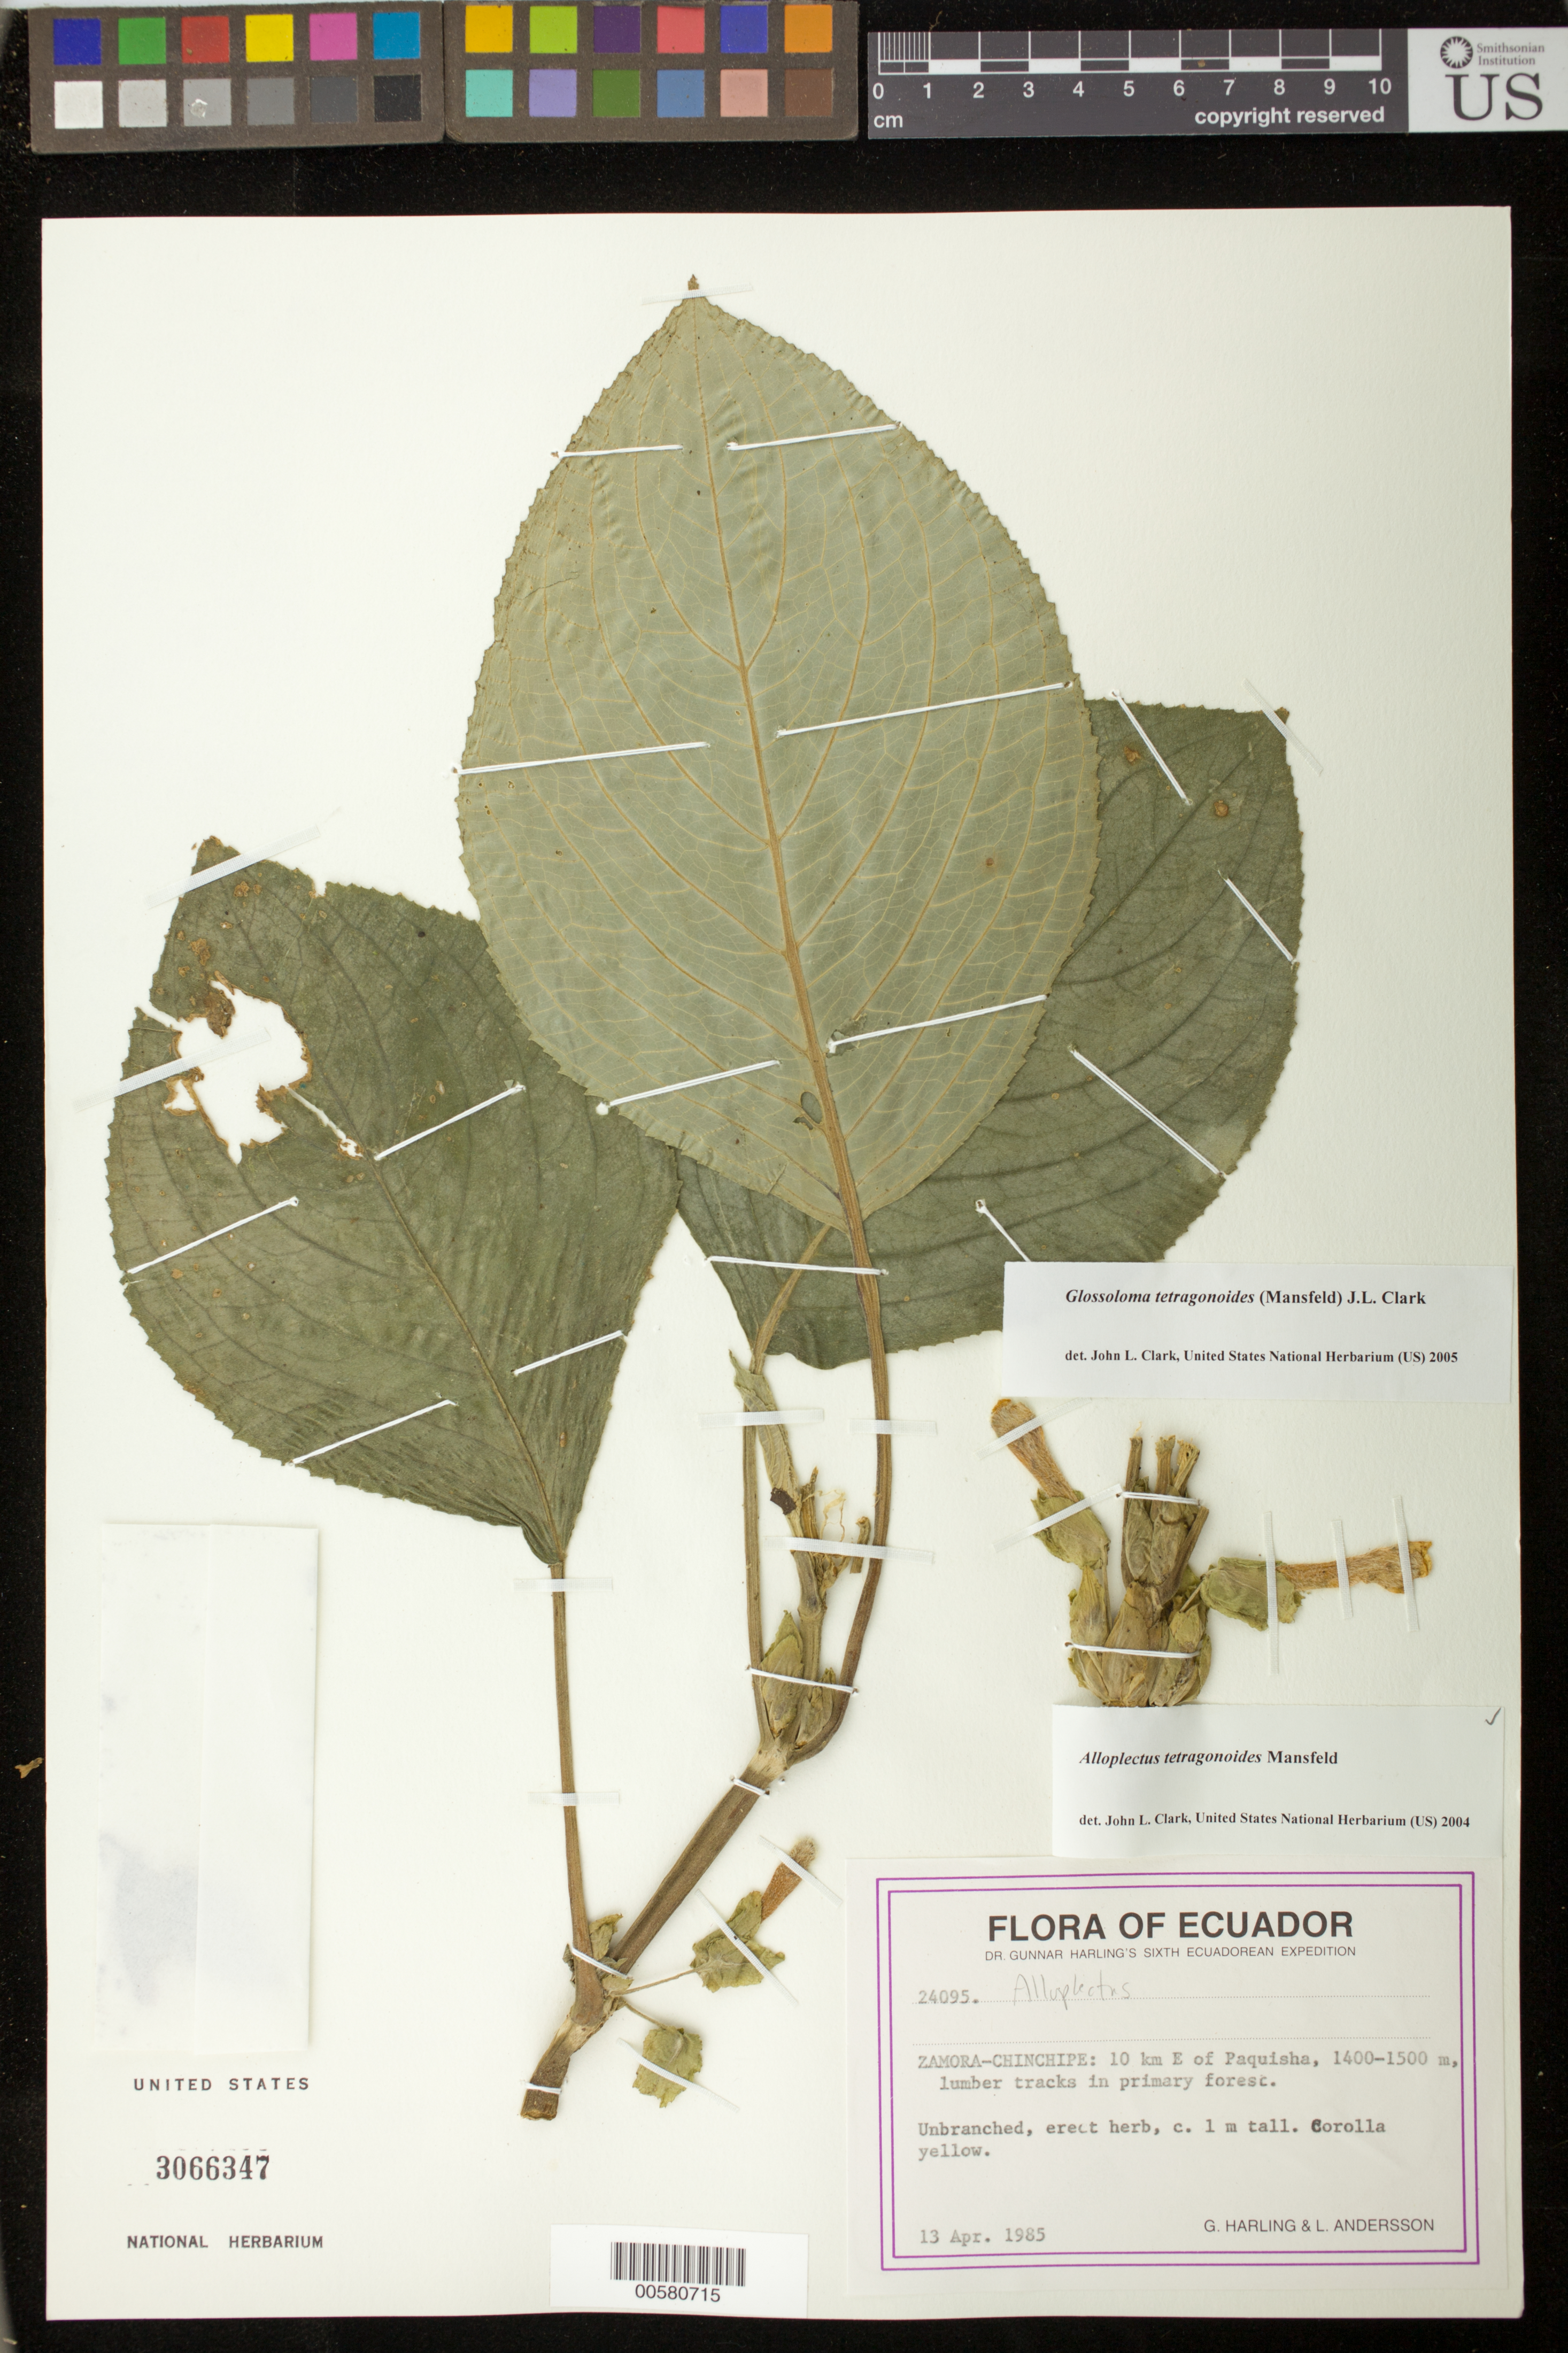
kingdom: Plantae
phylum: Tracheophyta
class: Magnoliopsida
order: Lamiales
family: Gesneriaceae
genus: Glossoloma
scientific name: Glossoloma tetragonoides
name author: (Mansf.) J.L. Clark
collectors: G. Harling & L. Andersson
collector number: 24095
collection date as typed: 13 Apr 1985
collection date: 1985-04-13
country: Ecuador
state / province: Zamora-Chinchipe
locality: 10 km E of Paquisha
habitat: Lumber tracks in primary forest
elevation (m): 1400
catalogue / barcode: US 3066347